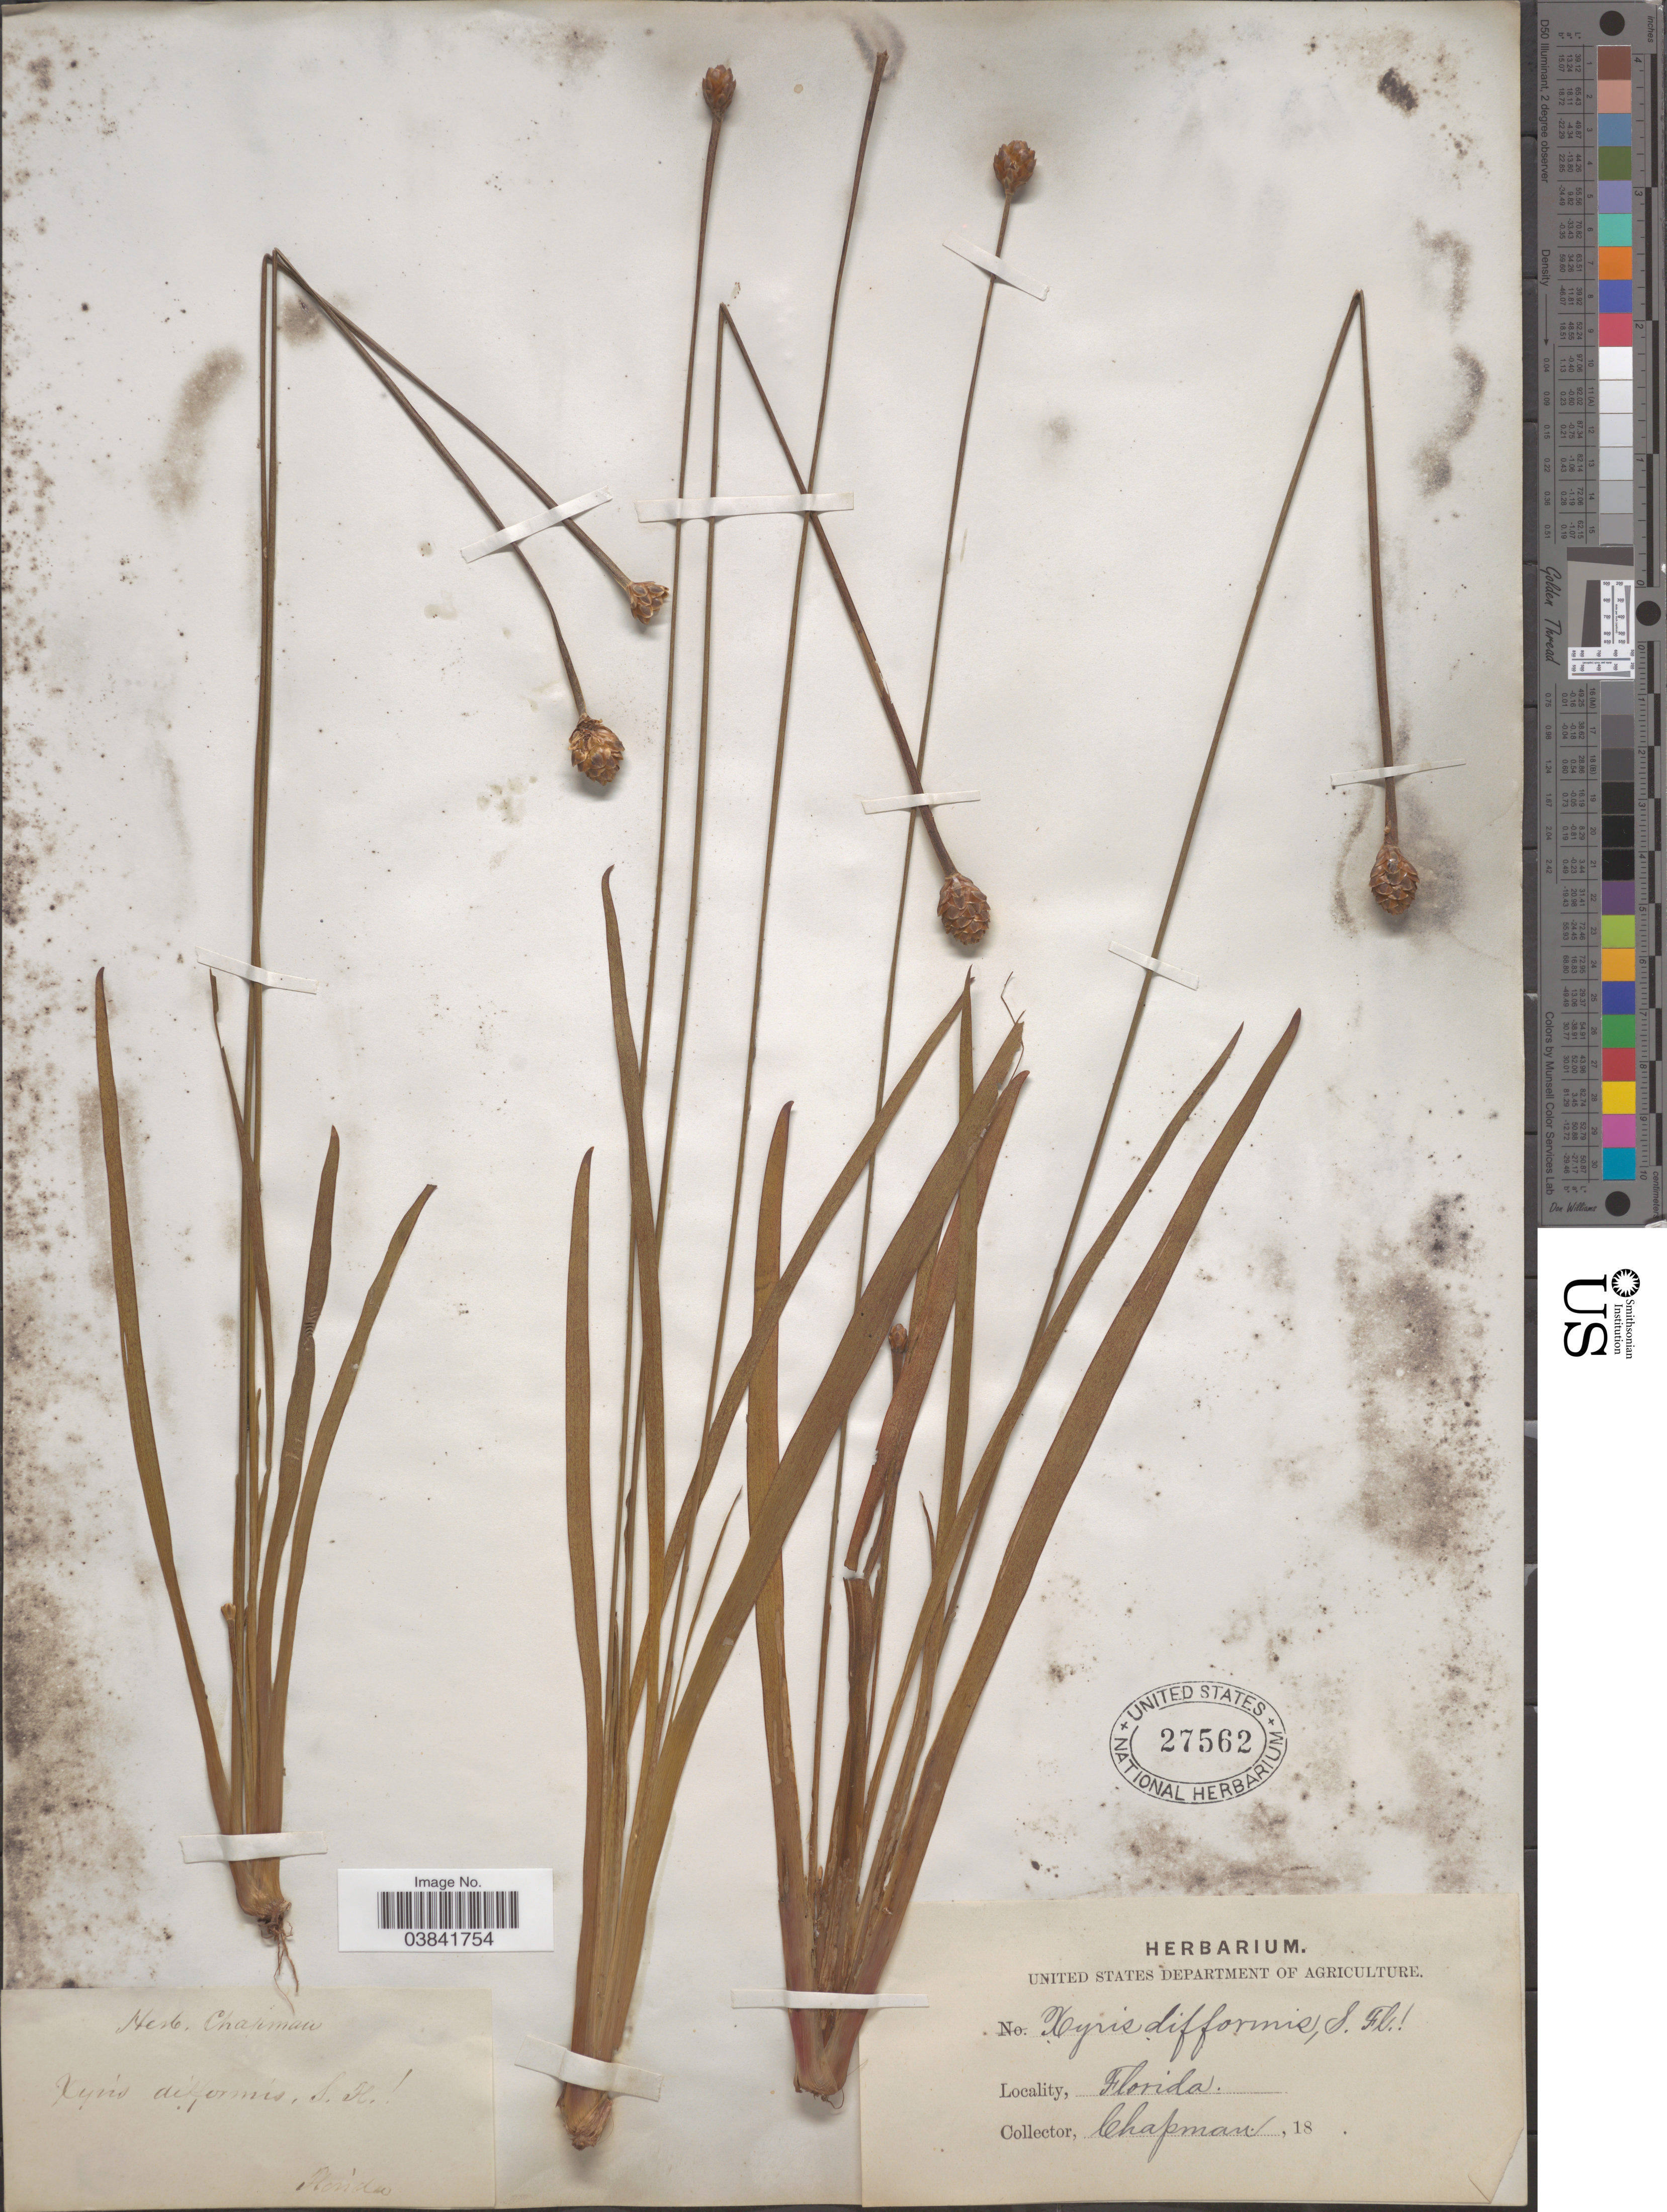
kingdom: Plantae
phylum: Tracheophyta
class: Liliopsida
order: Poales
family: Xyridaceae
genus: Xyris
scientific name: Xyris platylepis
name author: Chapm.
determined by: Strong, Mark T., (BOT), Smithsonian Institution - National Museum of Natural History (UNITED STATES)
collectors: A. Chapman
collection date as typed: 18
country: United States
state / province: Florida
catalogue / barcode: US 27562